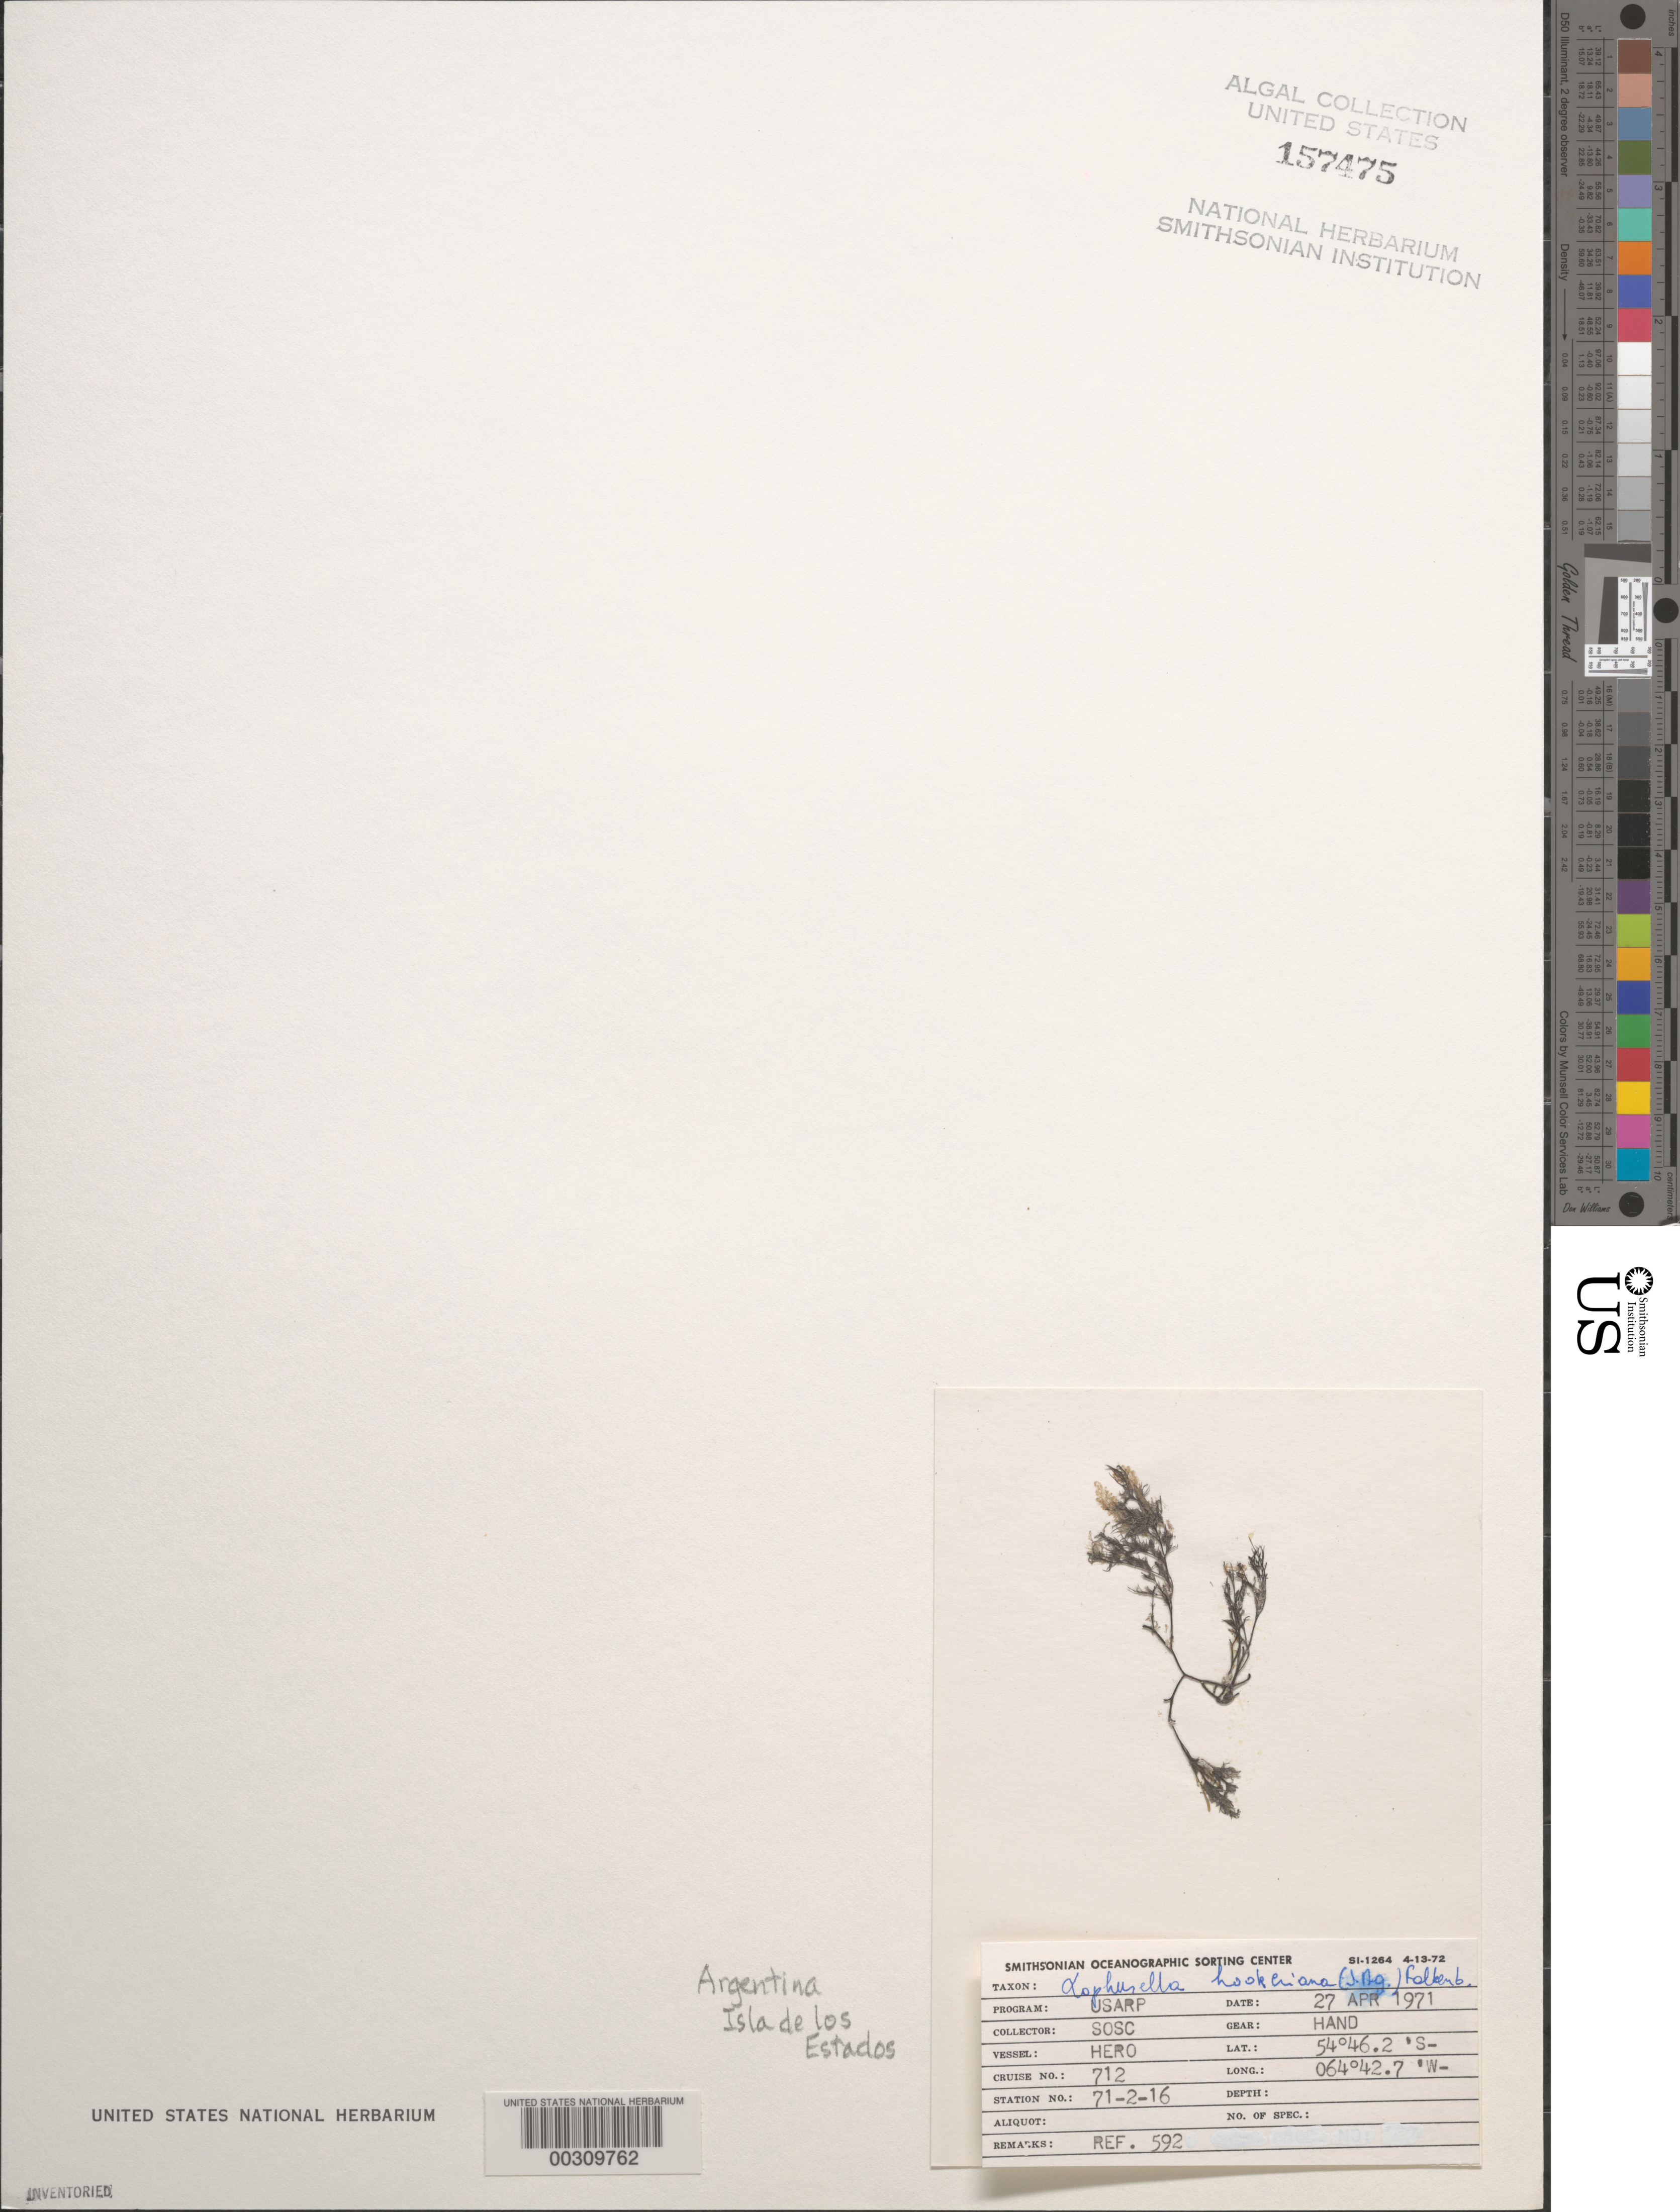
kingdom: Plantae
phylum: Rhodophyta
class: Florideophyceae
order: Ceramiales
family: Rhodomelaceae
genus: Lophurella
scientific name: Lophurella hookeriana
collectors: SOSC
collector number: Station 71-2-16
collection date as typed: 27 Apr 1971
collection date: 1971-04-27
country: Argentina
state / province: Tierra del Fuego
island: Isla de los Estados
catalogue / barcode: US 157475